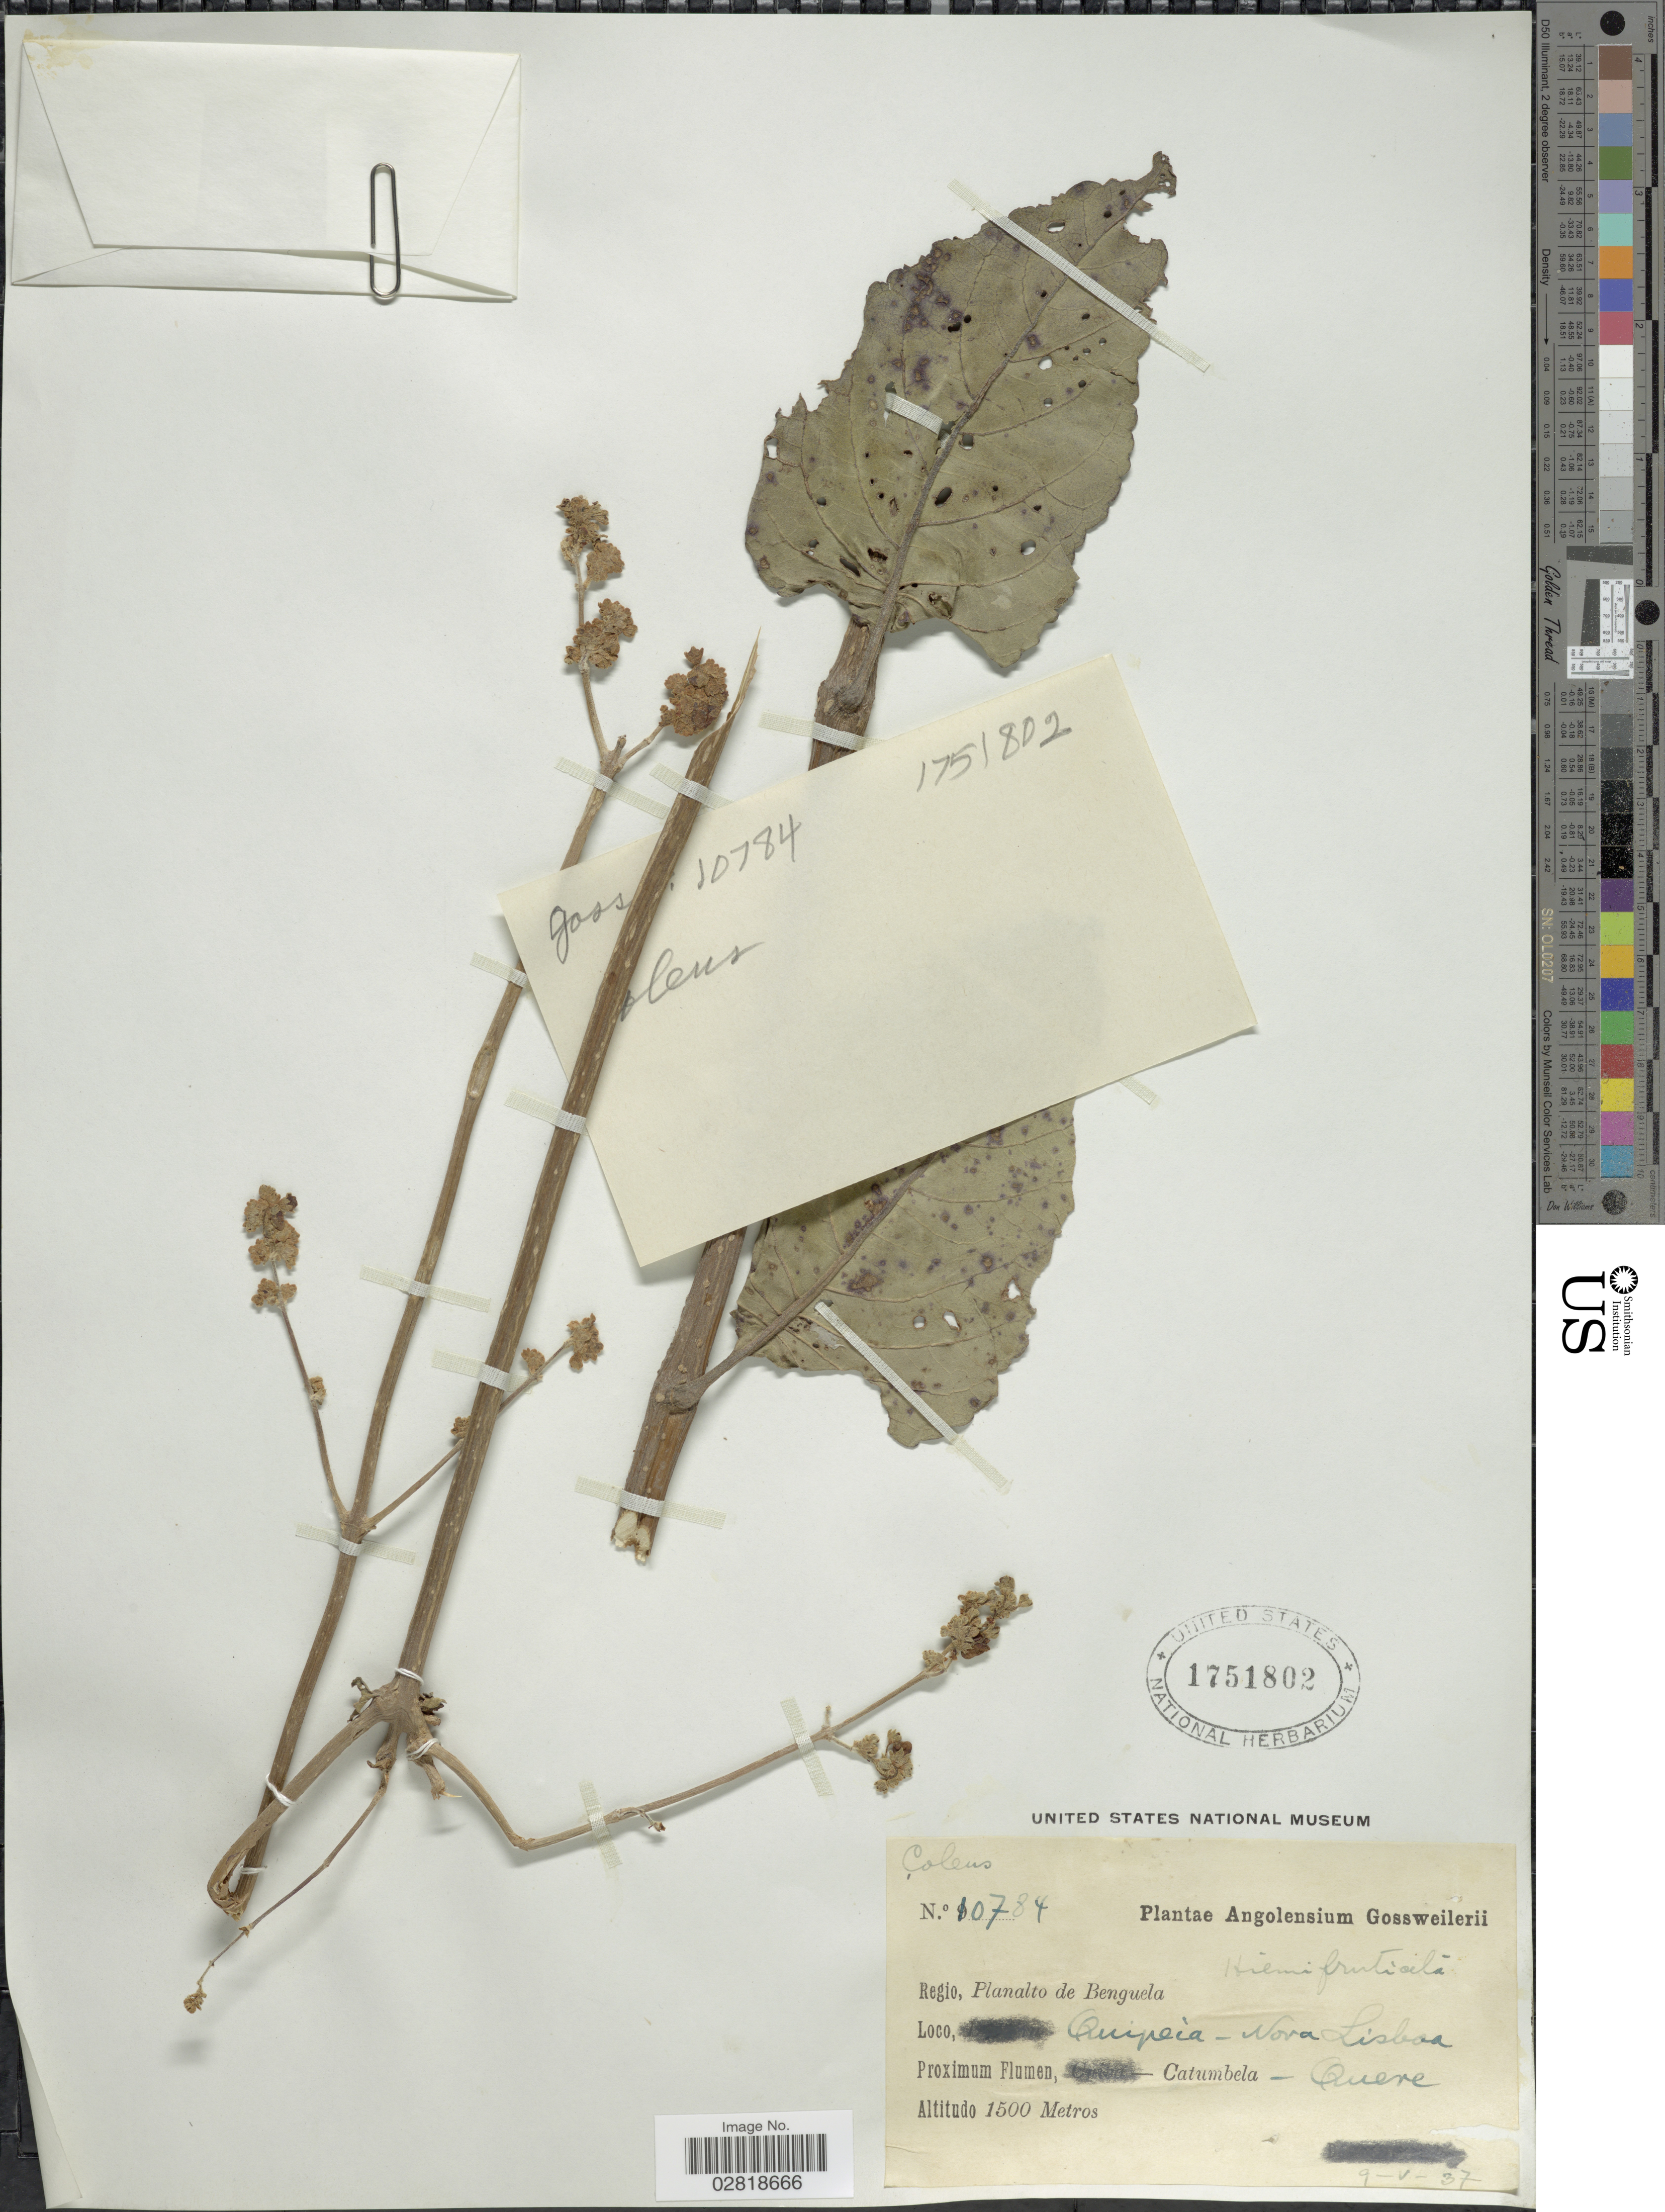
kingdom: Plantae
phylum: Tracheophyta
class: Magnoliopsida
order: Lamiales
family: Lamiaceae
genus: Plectranthus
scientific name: Plectranthus sp.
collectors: -. Gossweiler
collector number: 10784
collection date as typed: Transcribed d/m/y: 9/5/37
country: Angola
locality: Quipeia - Nova Lisboa. Catumbela - Quere.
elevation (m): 1500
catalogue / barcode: US 1751802